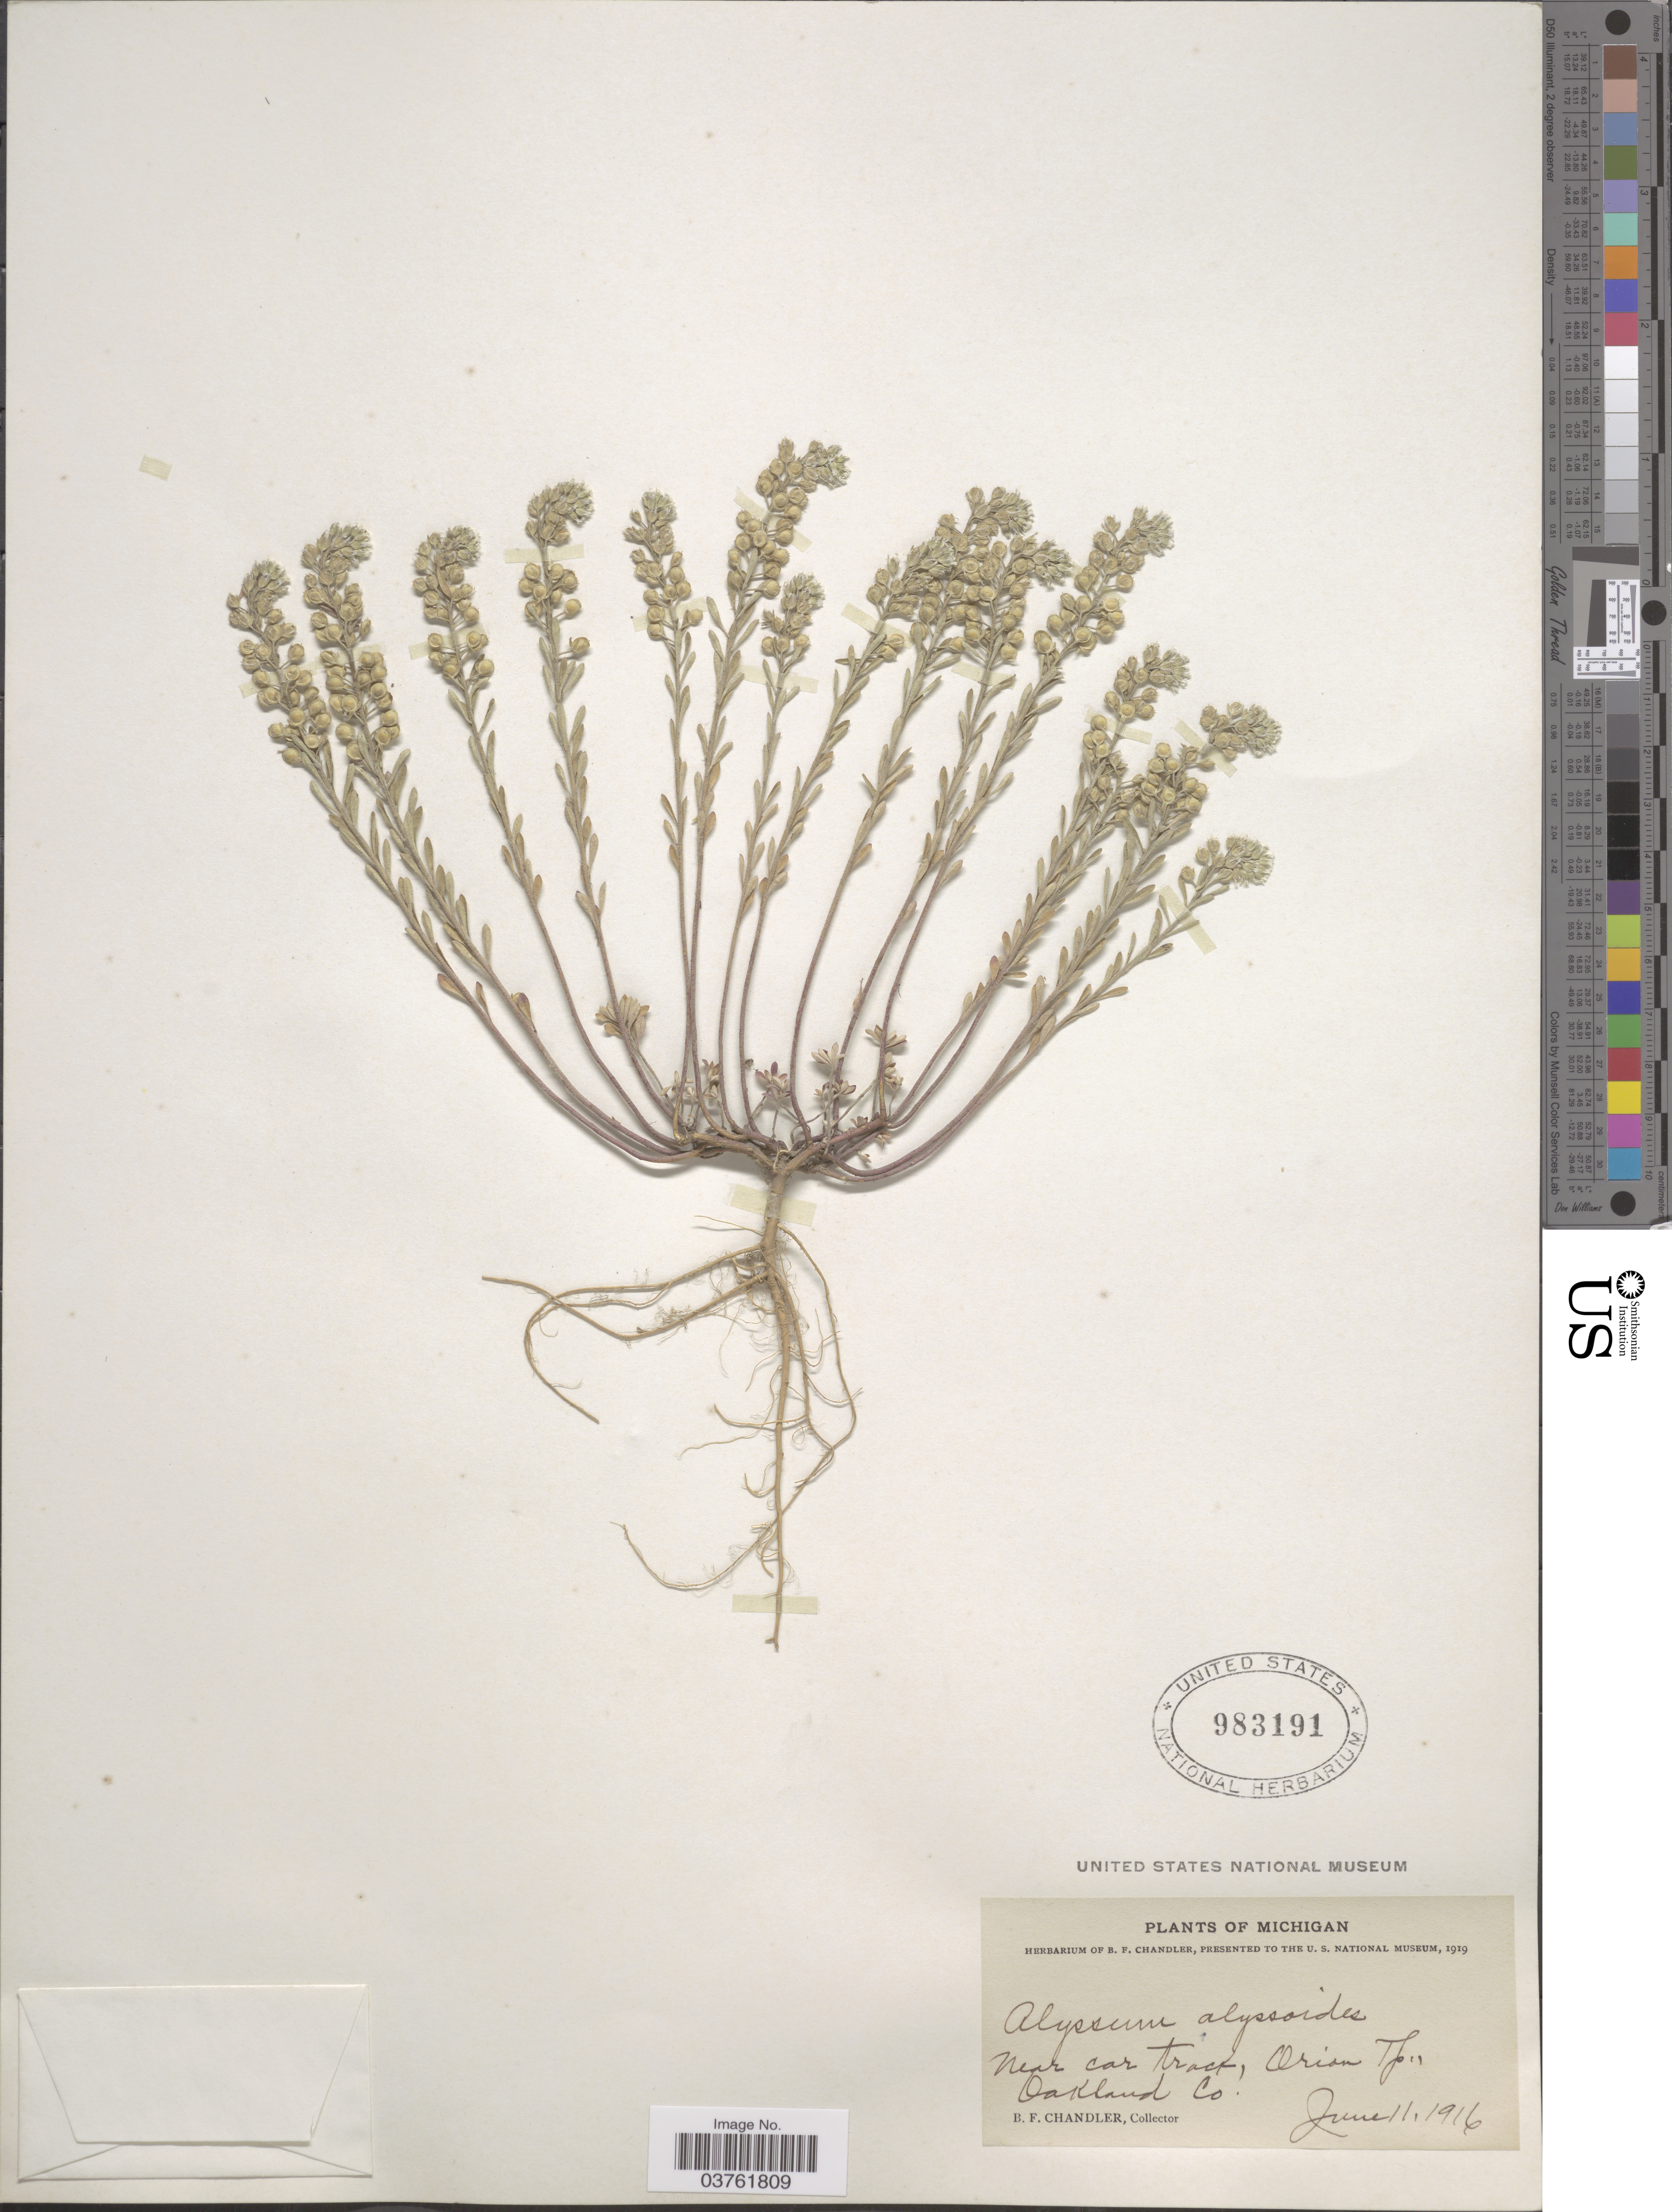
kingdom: Plantae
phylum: Tracheophyta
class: Magnoliopsida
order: Brassicales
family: Brassicaceae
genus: Alyssum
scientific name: Alyssum alyssoides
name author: (L.) L.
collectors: B. F. Chandler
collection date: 1916-06-11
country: United States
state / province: Michigan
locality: Near car track, Orion Tp., Oakland Co.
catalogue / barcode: US 983191